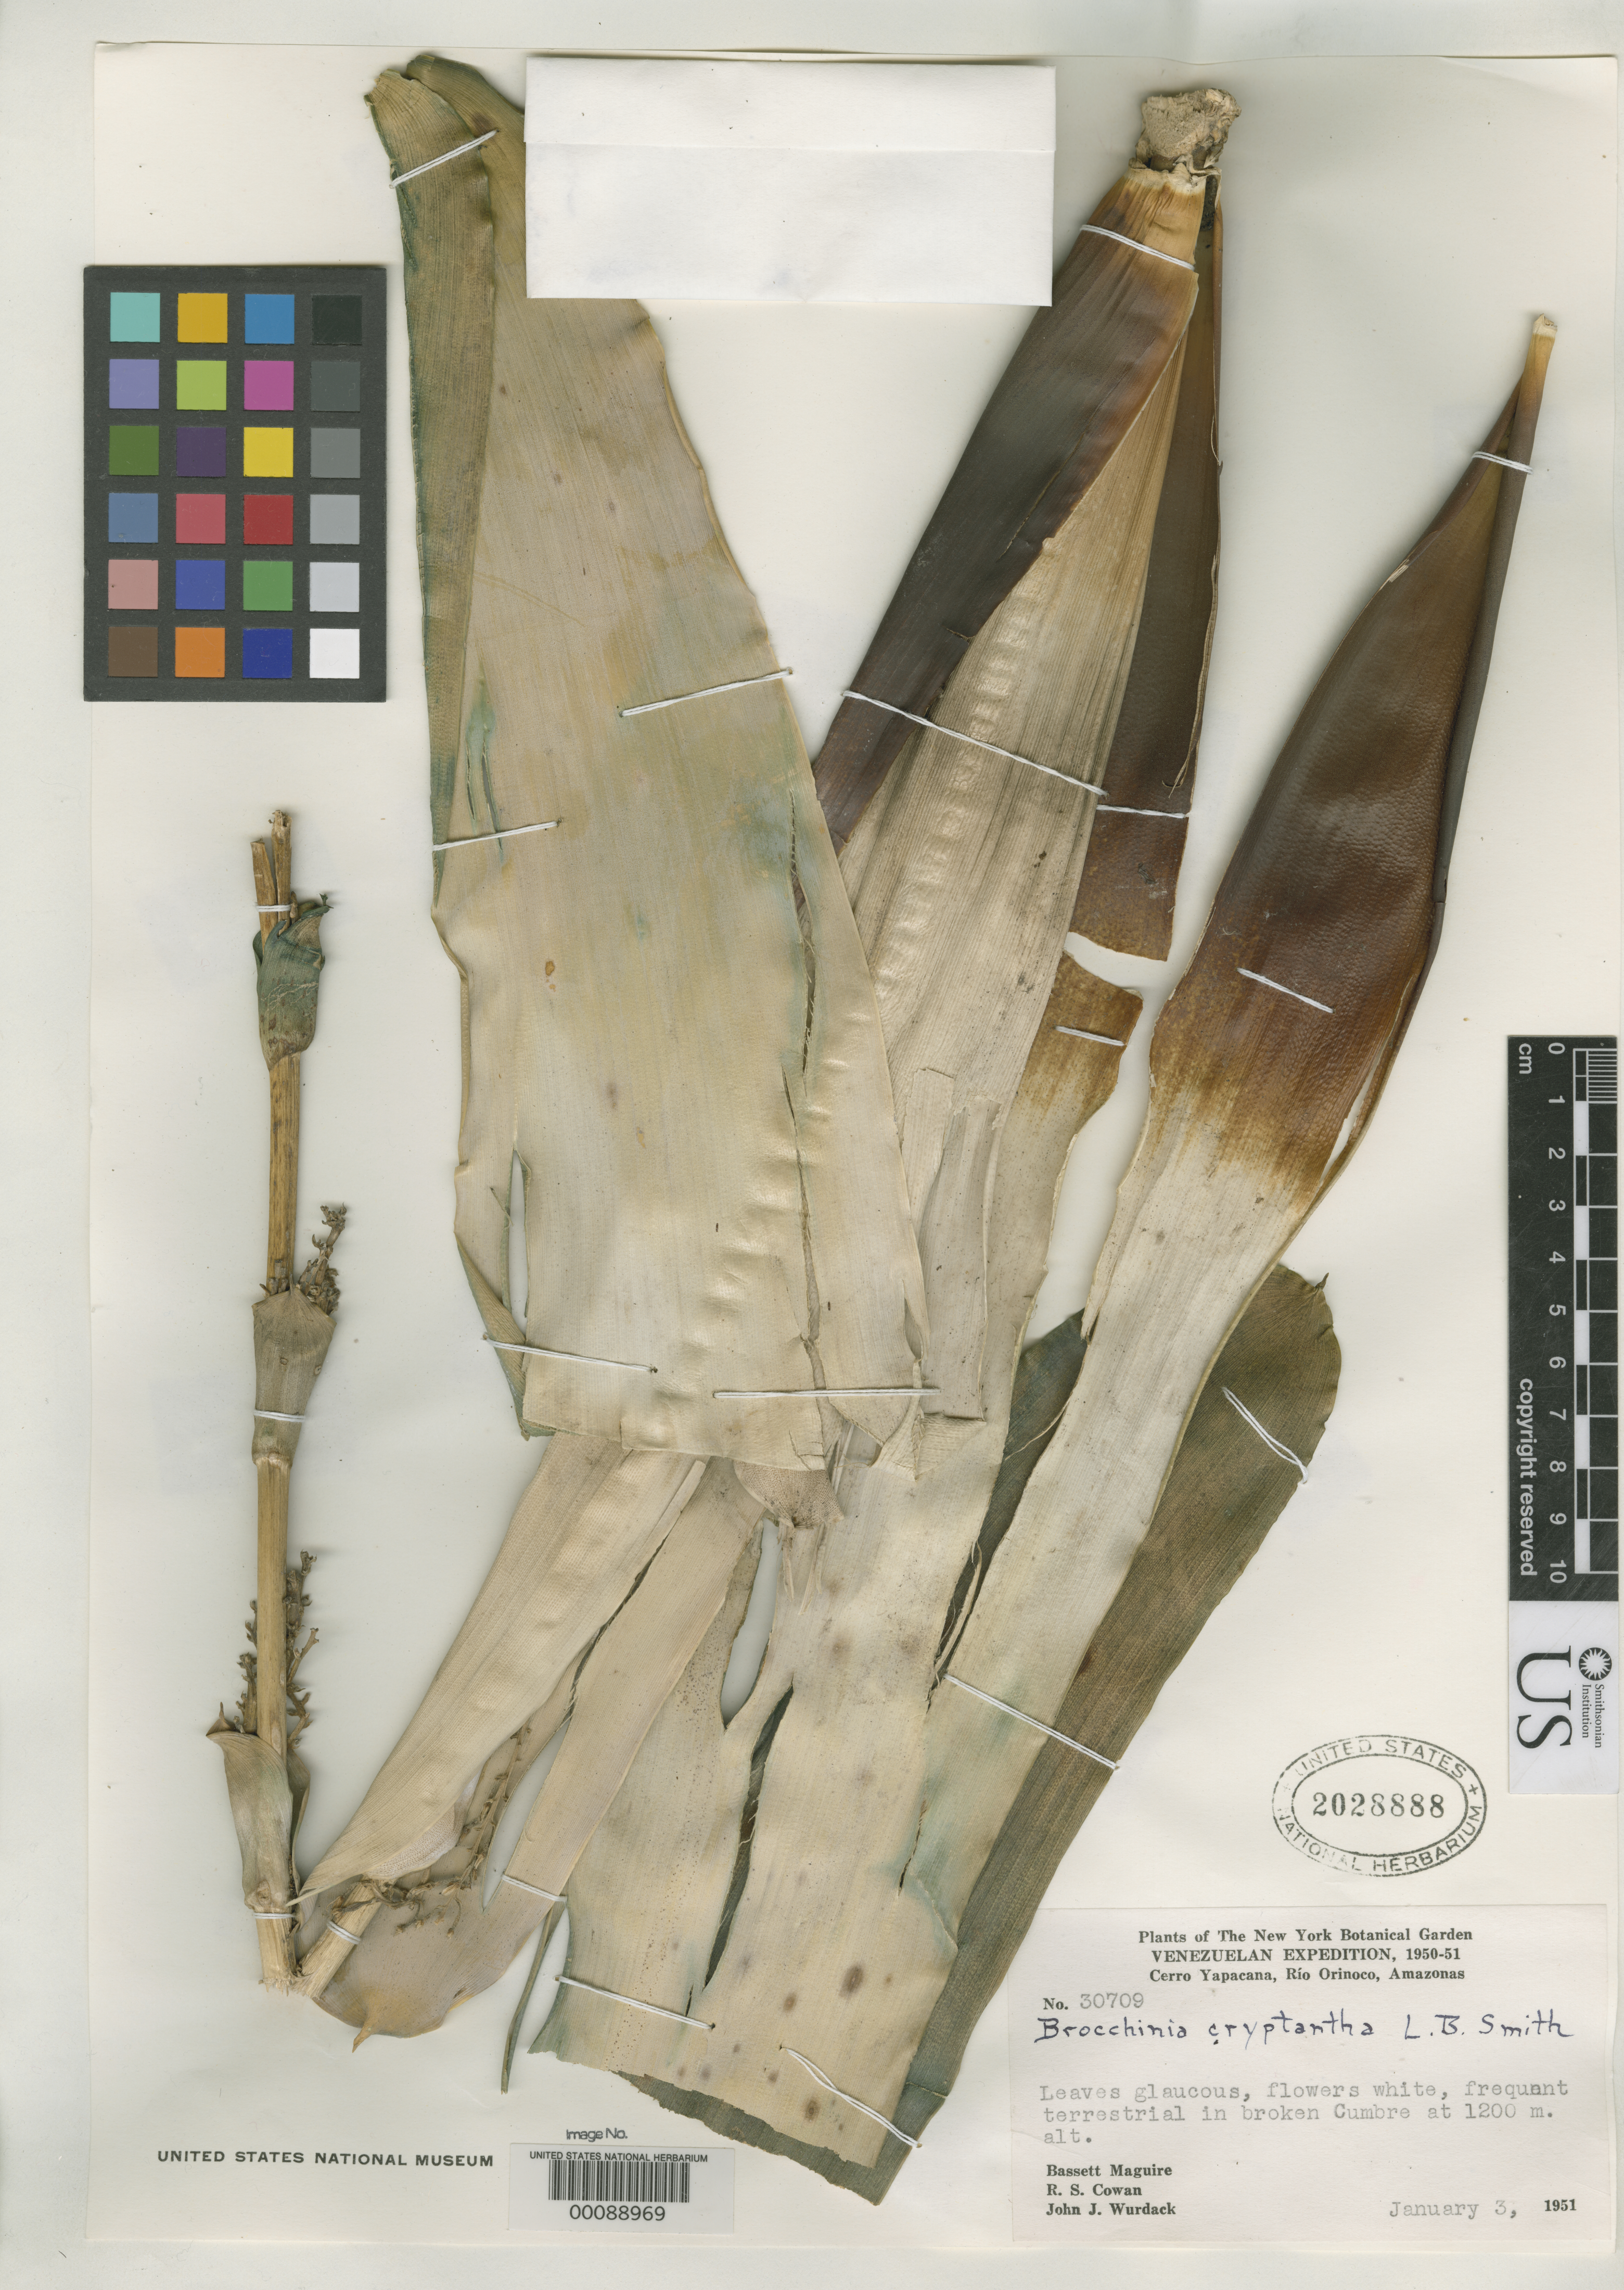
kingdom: Plantae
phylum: Tracheophyta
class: Liliopsida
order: Poales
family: Bromeliaceae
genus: Brocchinia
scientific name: Brocchinia cryptantha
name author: L.B. Sm.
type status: Holotype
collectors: B. Maguire, R. S. Cowan & J. J. Wurdack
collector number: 30709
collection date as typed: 03 Jan 1951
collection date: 1951-01-03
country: Venezuela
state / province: Amazonas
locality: Cerro Yapacana, Rio Orinoco.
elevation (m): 1200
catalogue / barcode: US 2028888